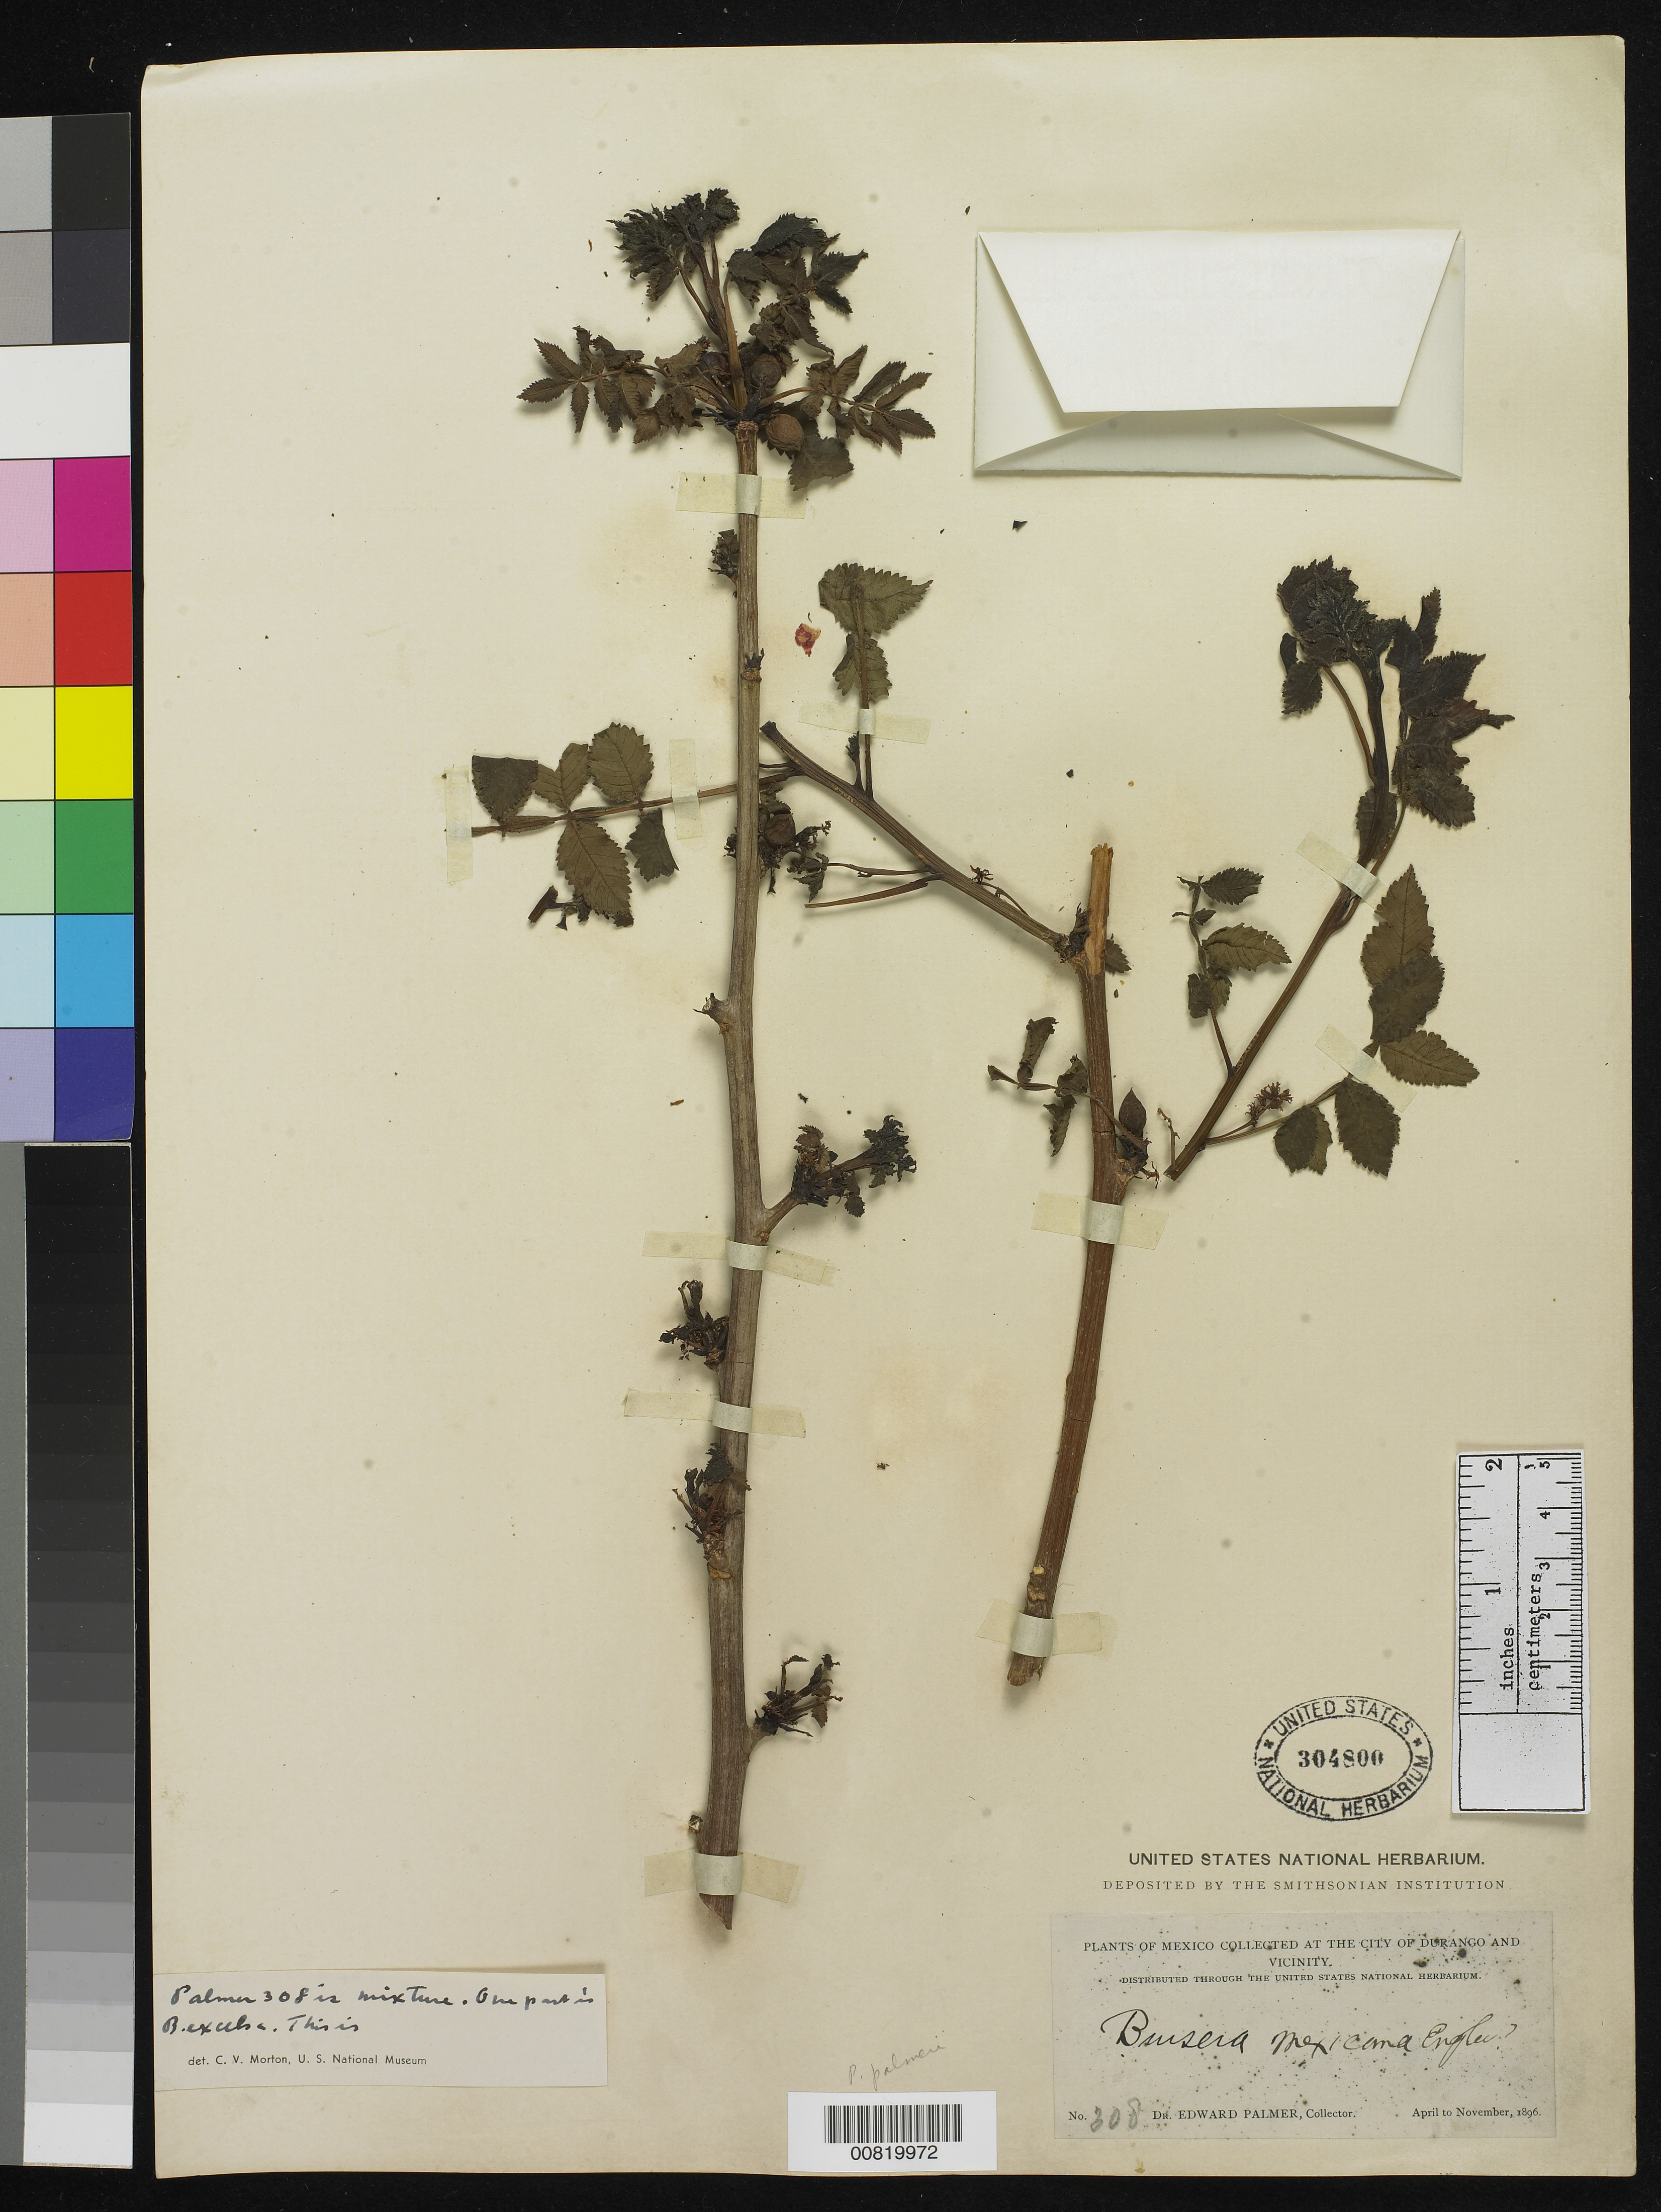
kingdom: Plantae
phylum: Tracheophyta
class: Magnoliopsida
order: Sapindales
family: Burseraceae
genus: Bursera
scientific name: Bursera mexicana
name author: Engl.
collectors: E. Palmer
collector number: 308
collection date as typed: Apr 1896 to -- Nov 1896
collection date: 1896-04/1896-11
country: Mexico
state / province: Durango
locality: City of Durango and vicinity.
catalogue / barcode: US 304800